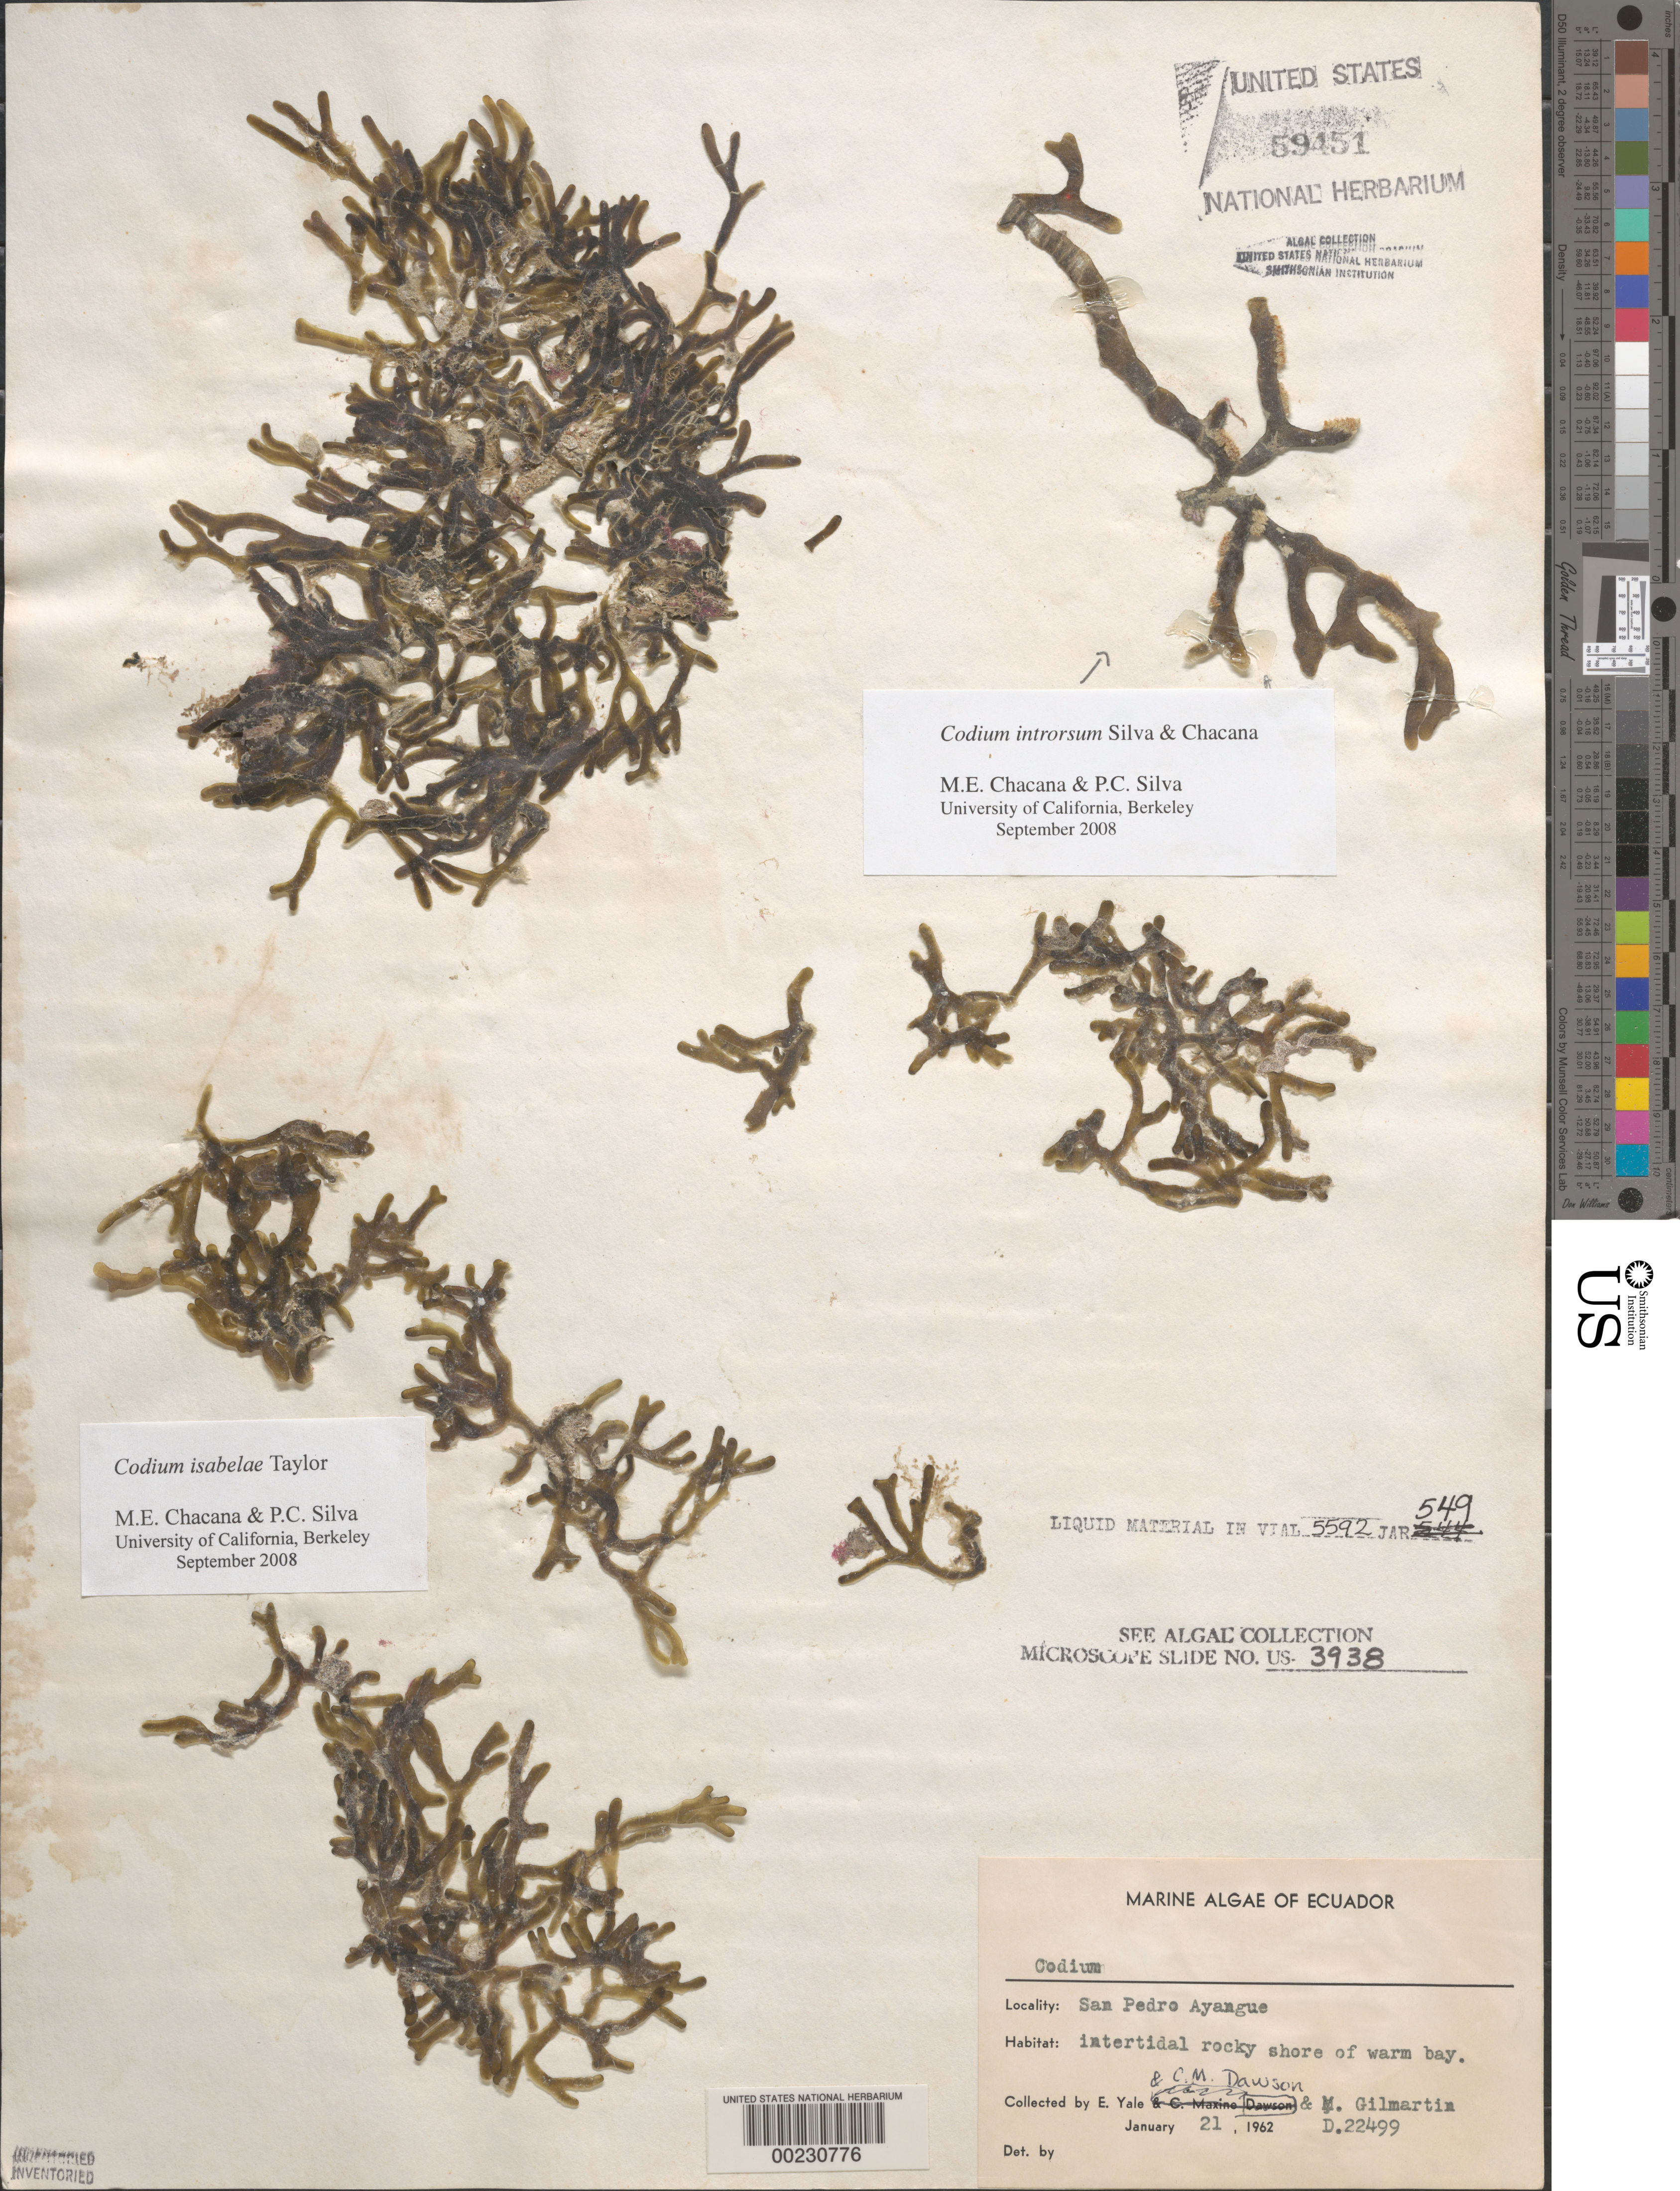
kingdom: Plantae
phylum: Chlorophyta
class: Ulvophyceae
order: Bryopsidales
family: Codiaceae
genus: Codium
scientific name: Codium isabelae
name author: W.R. Taylor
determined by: Chacana, M. E.; Silva, P. C.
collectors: E. Y. Dawson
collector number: EYD 22499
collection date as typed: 21 Jan 1962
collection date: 1962-01-21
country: Ecuador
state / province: Guayas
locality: San Pedro, Ayangue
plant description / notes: Specimen also includes Codium introrsum Silva and Chapman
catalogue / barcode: US 59451